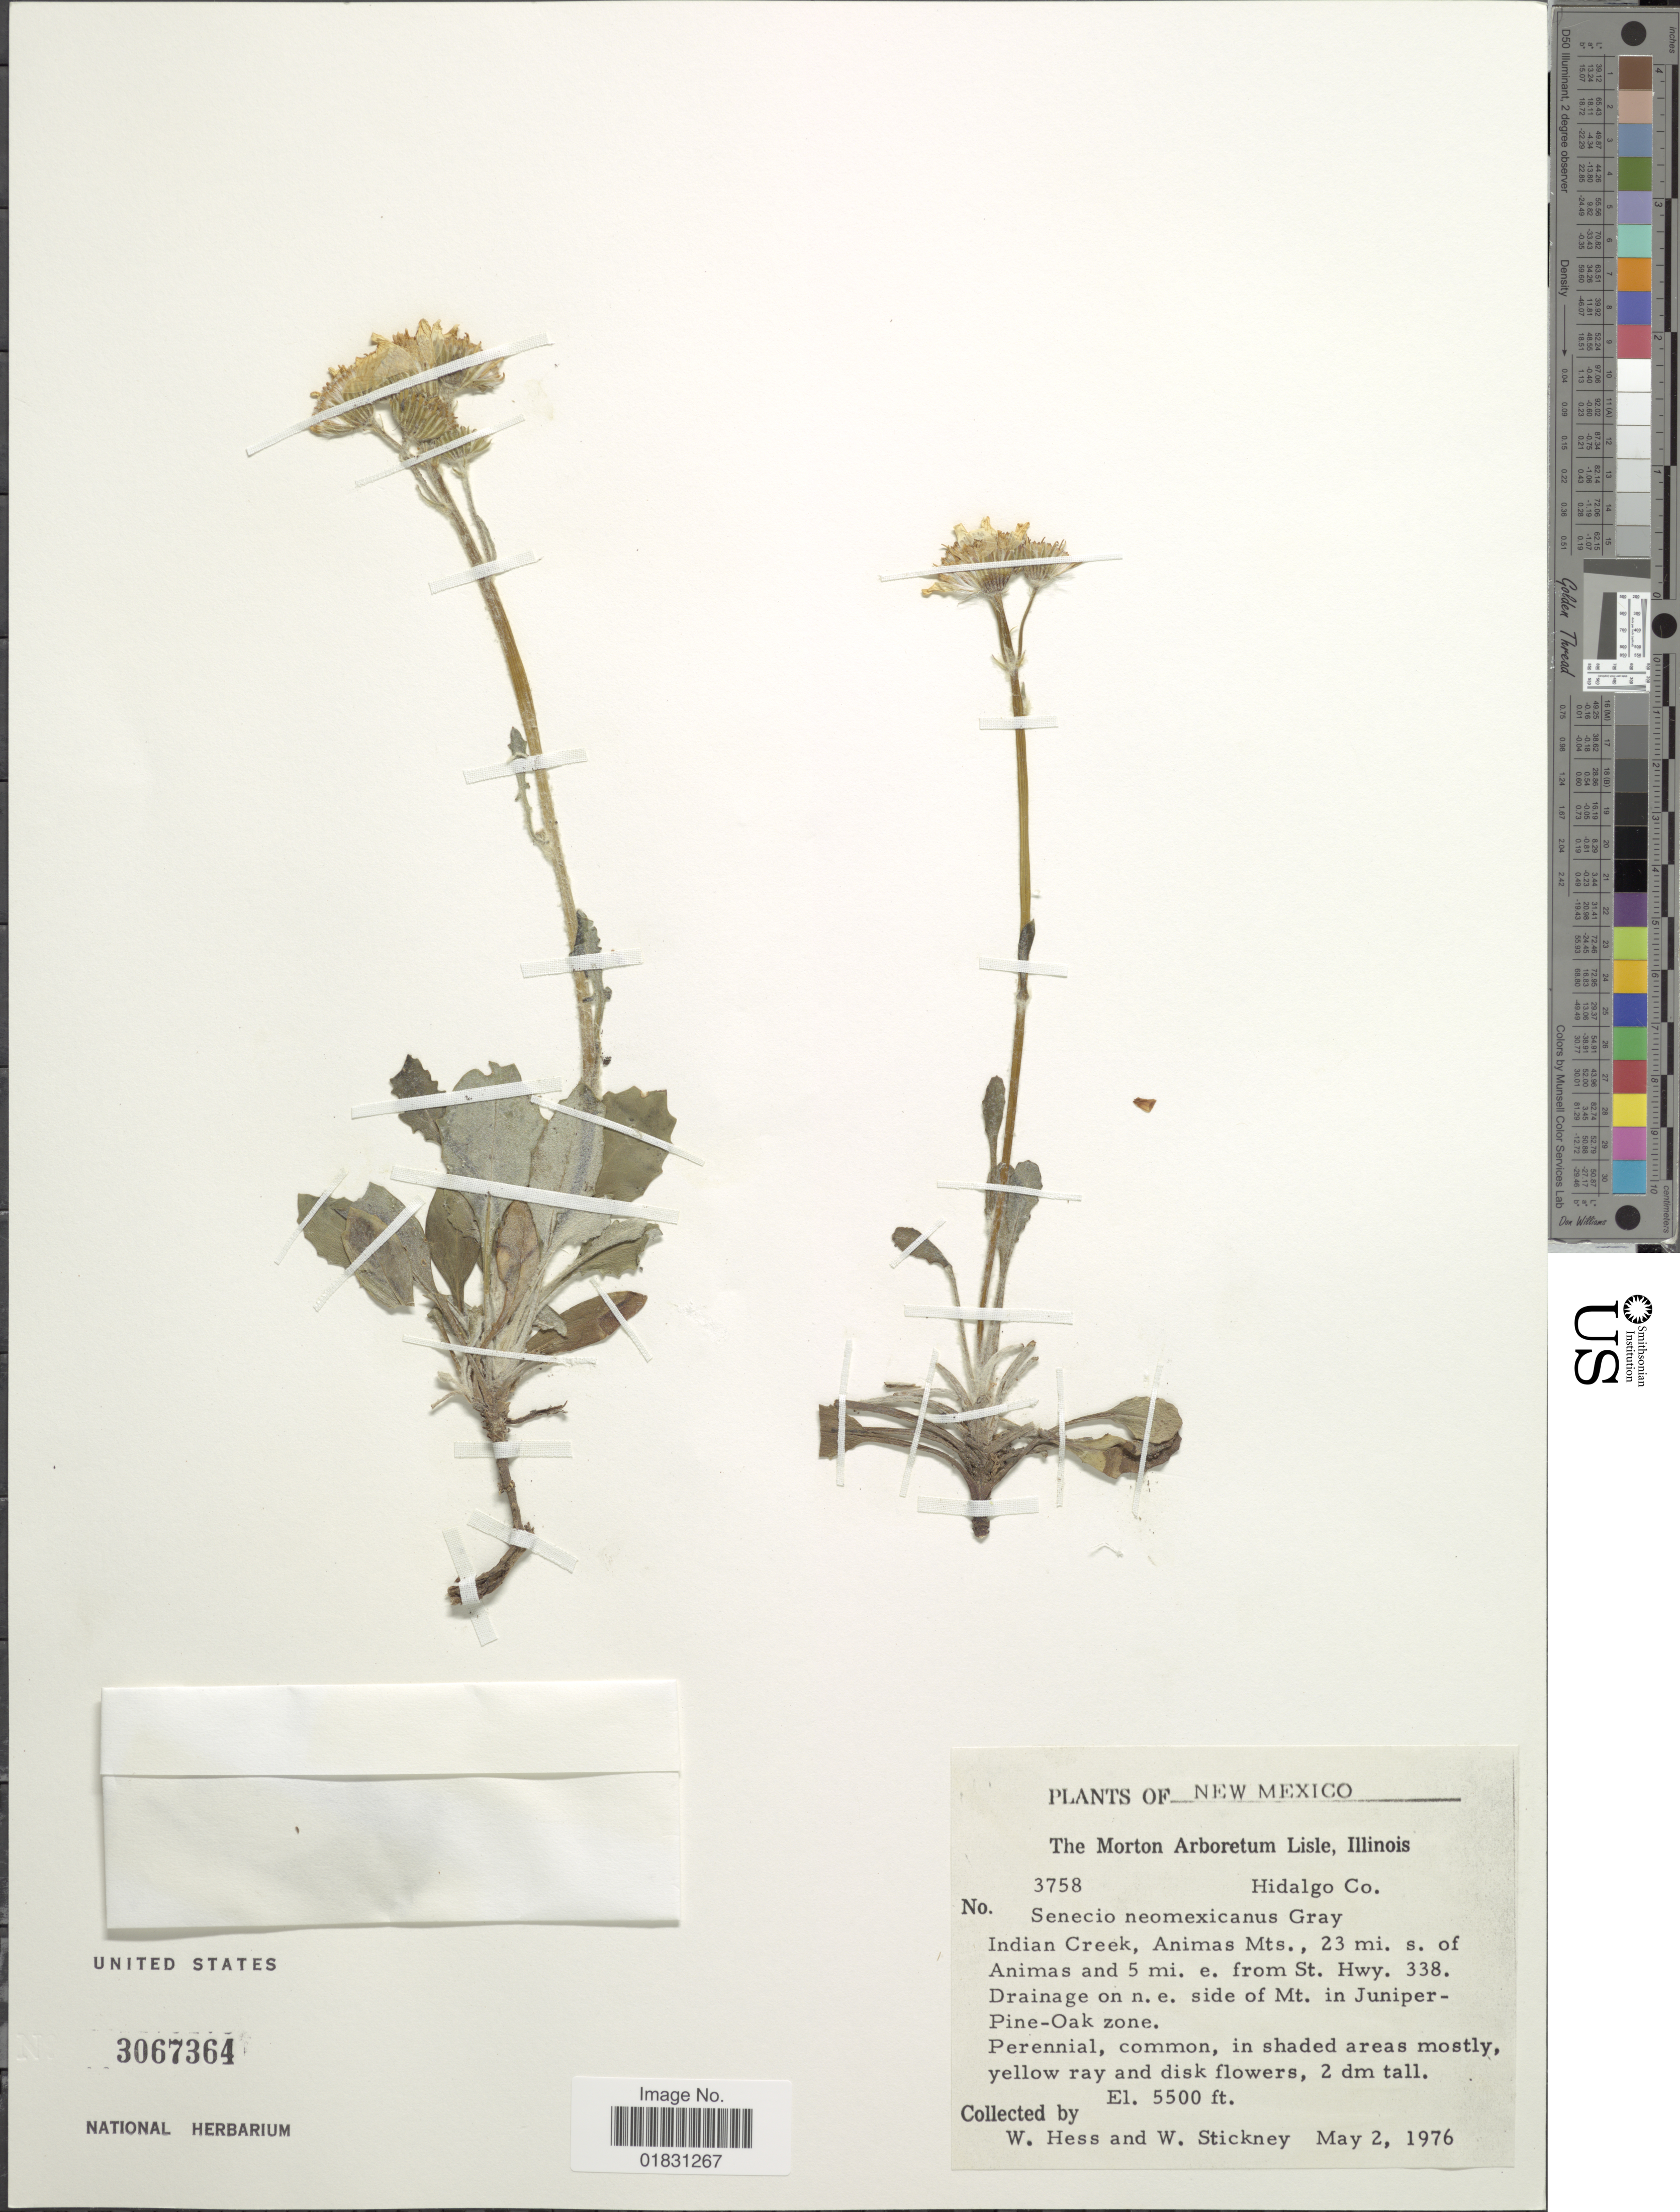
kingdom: Plantae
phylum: Tracheophyta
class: Magnoliopsida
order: Asterales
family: Asteraceae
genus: Packera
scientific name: Packera neomexicana var. neomexicana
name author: (A. Gray) W.A. Weber & Á. Löve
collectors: W. Hess & W. Stickney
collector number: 3758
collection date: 1976-05-02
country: Mexico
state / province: Hidalgo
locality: New Mexico, Indian Creek, Animas Mts., 23 mi s. of Animas and 5 mi e. from St Hwy. 338. Drainage on n.e. side of Mt in Juniper-Pine Oak zone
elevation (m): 1676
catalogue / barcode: US 3067364